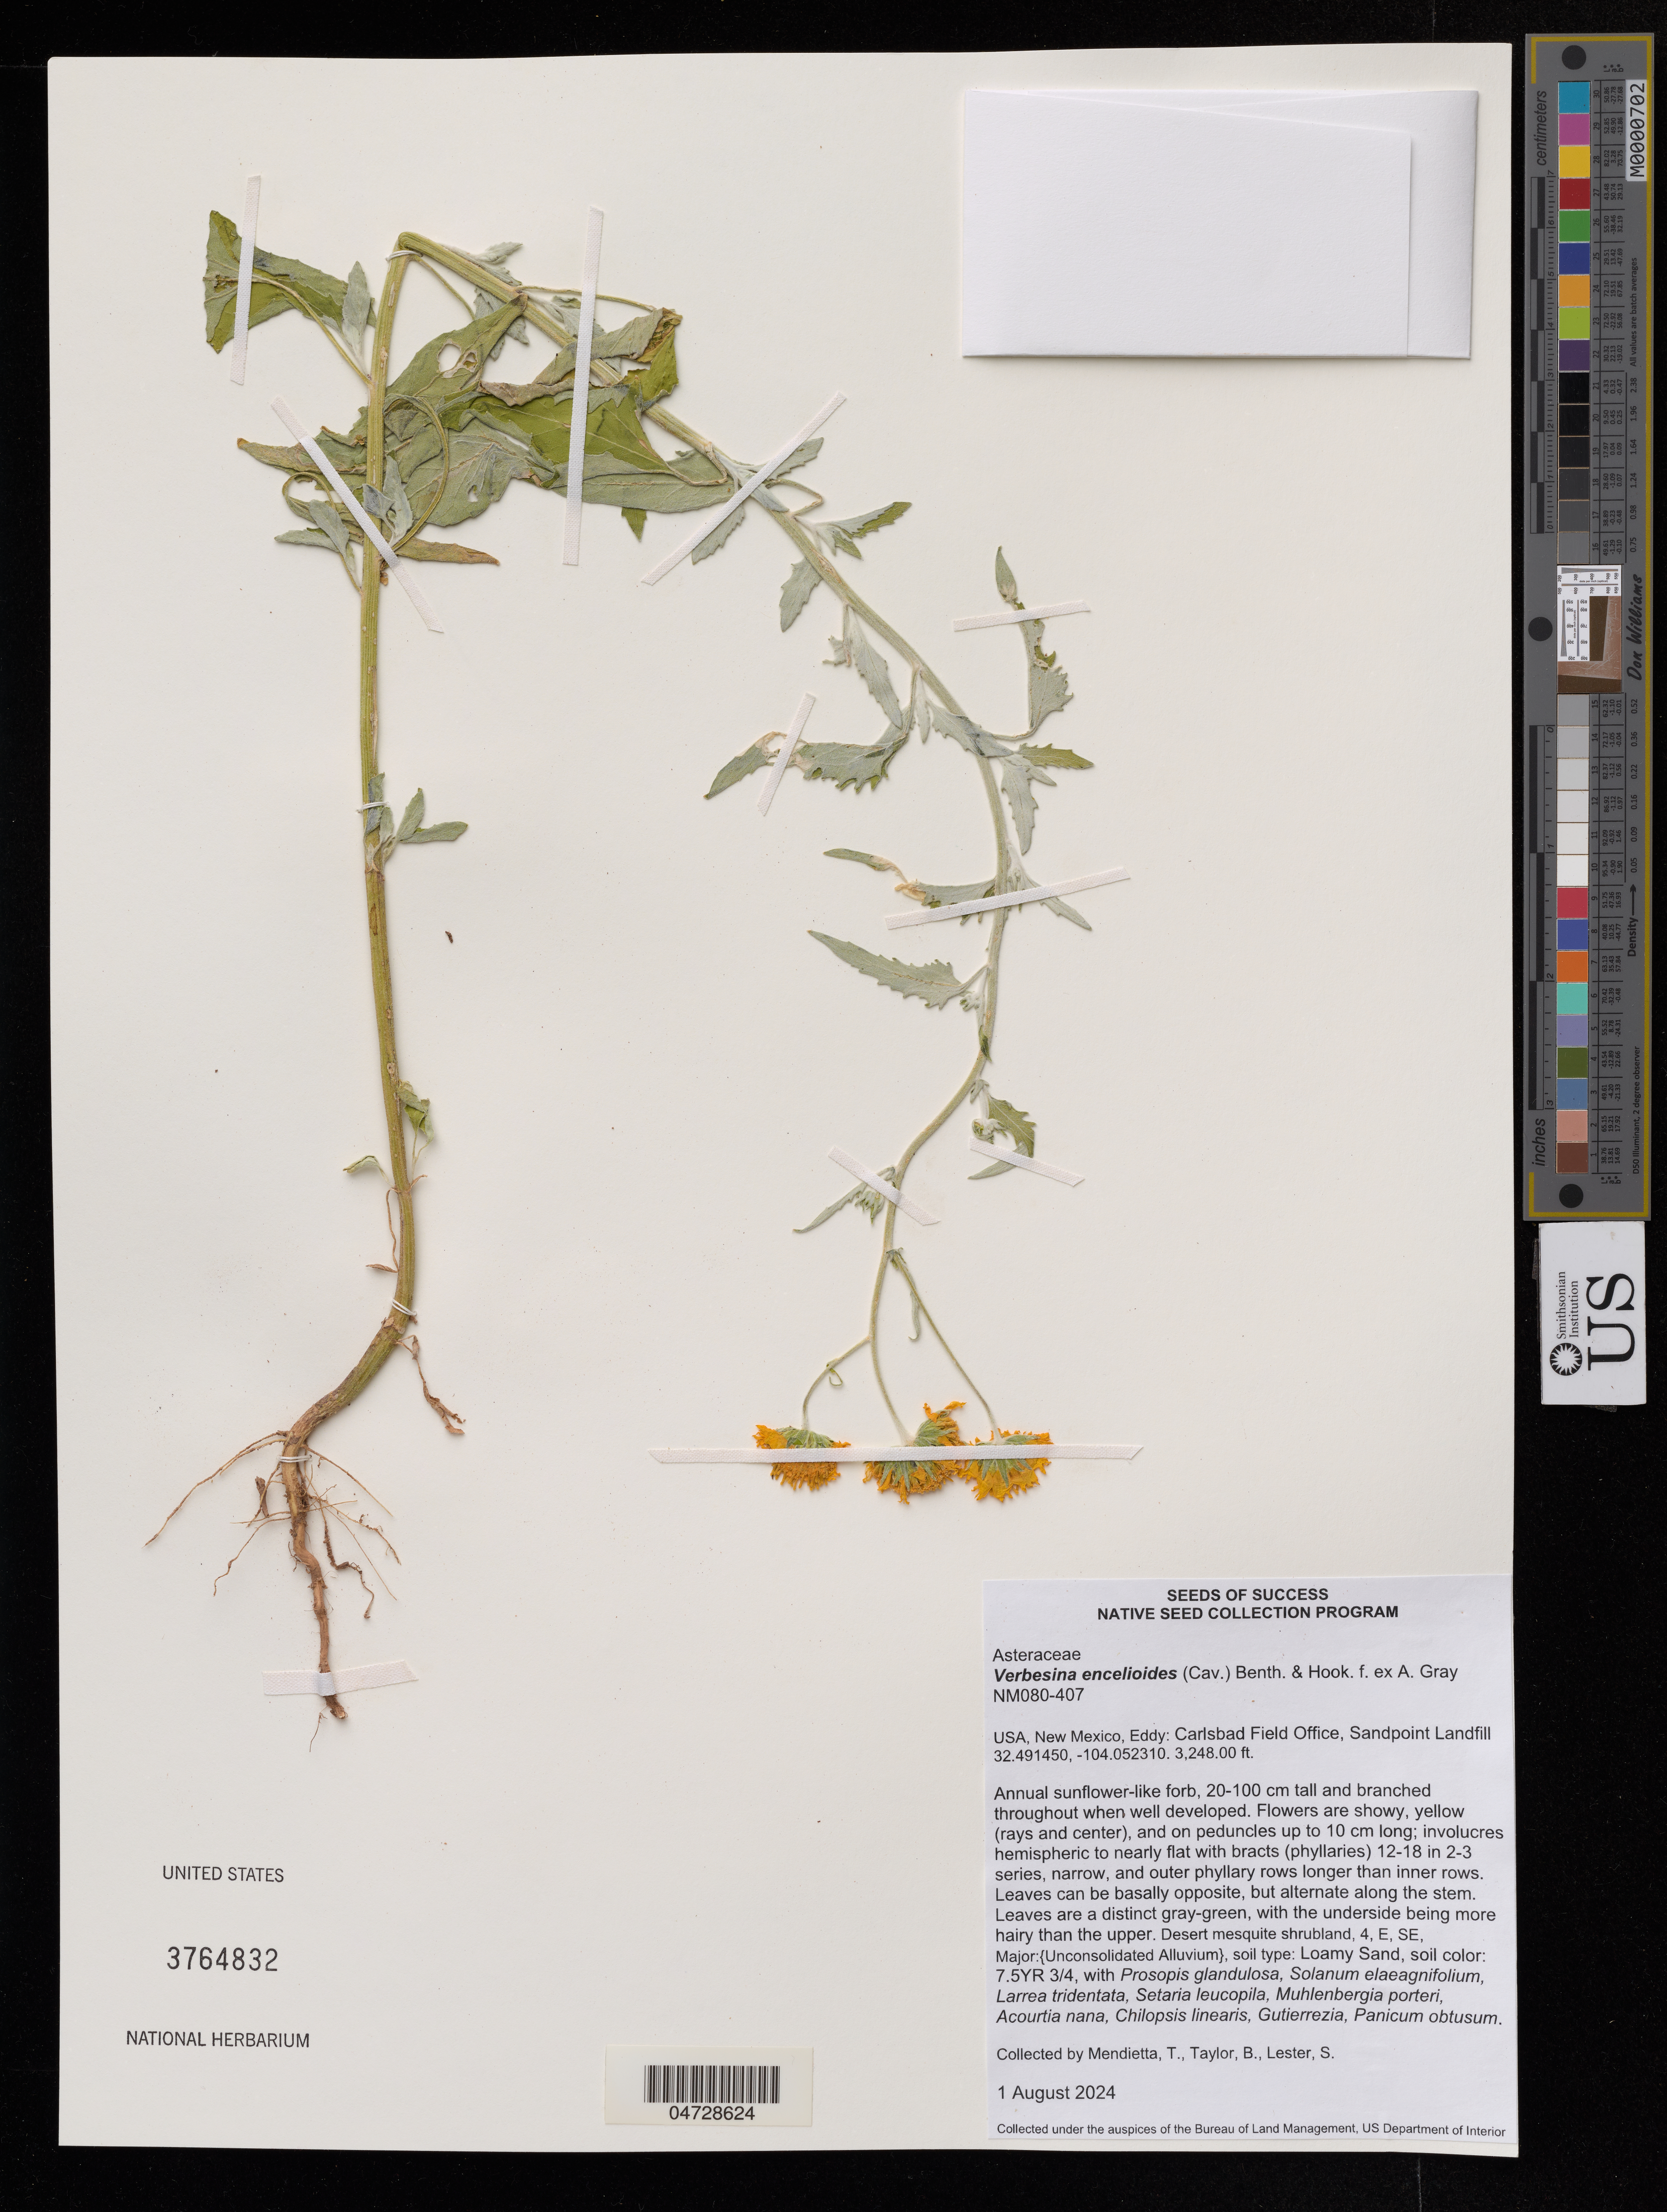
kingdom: Plantae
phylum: Tracheophyta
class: Magnoliopsida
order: Asterales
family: Asteraceae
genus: Verbesina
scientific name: Verbesina encelioides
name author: (Cav.) Benth. & Hook. ex A. Gray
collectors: T. Mendietta & B. Taylor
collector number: NM080-407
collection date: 2024-08-01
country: United States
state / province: New Mexico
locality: Eddy: Carlsbad Field Office, Sandpoint Landfill.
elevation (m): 990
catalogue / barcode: US 3764832